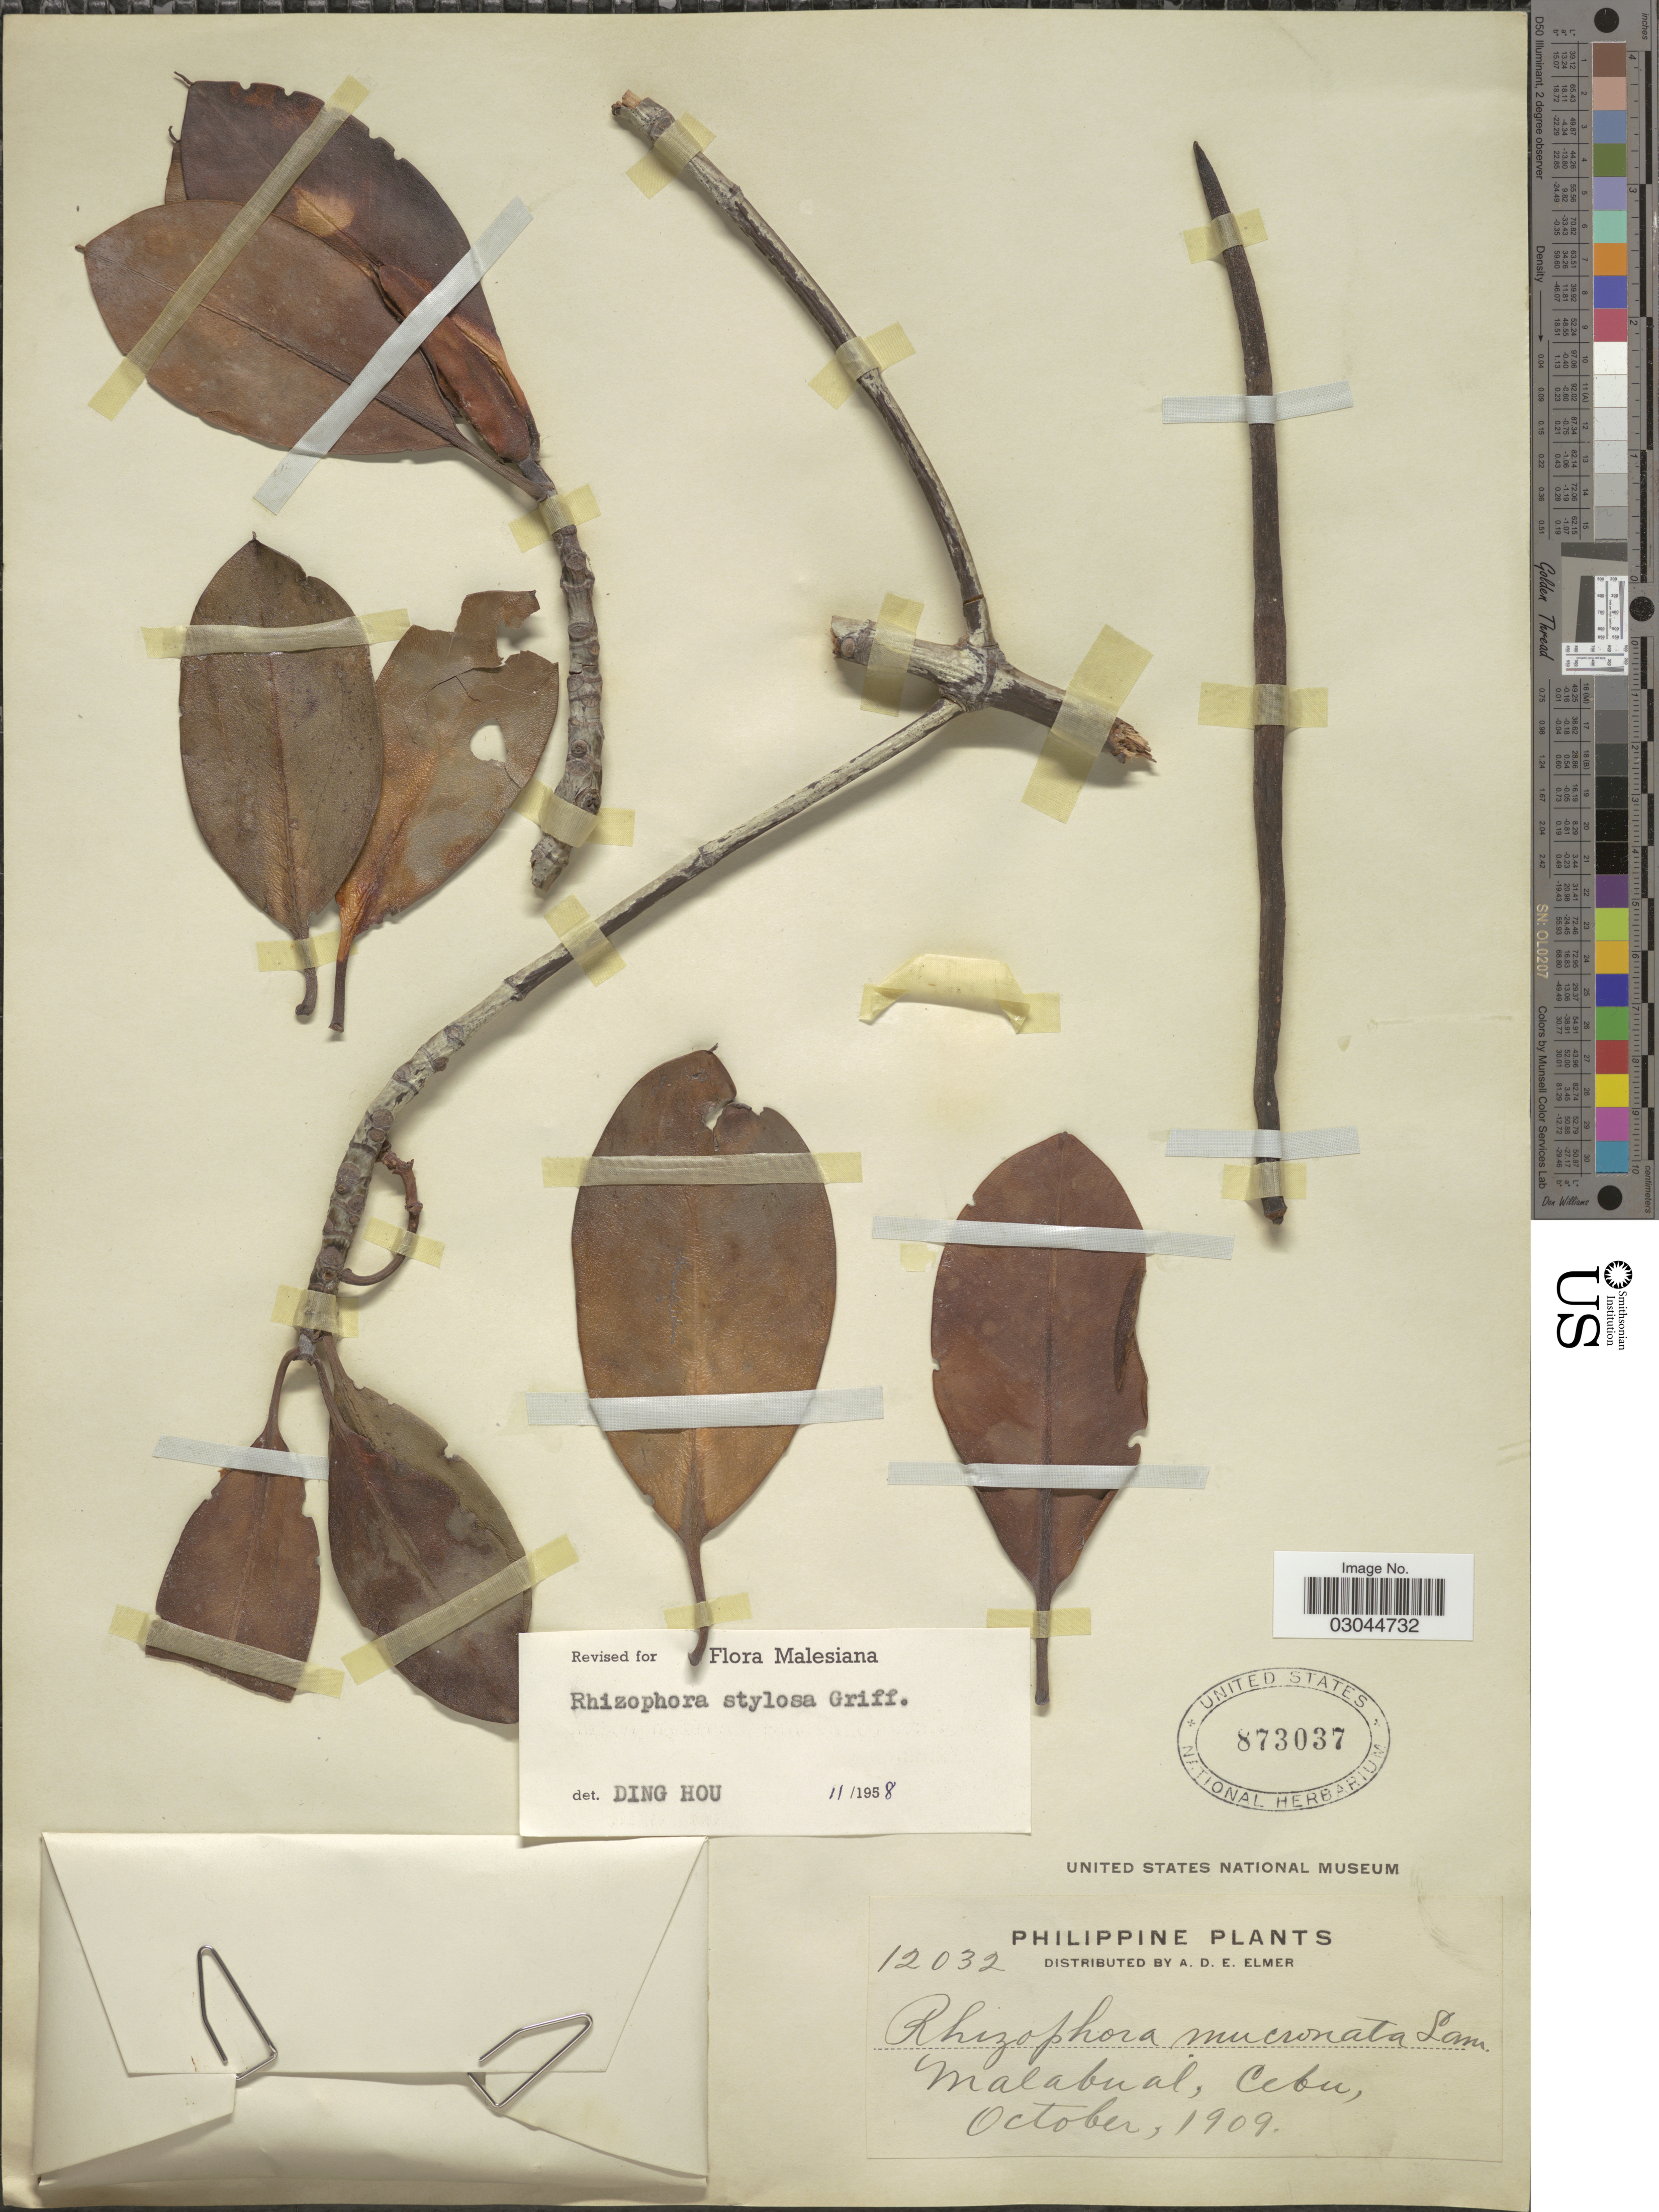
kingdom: Plantae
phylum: Tracheophyta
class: Magnoliopsida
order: Malpighiales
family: Rhizophoraceae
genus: Rhizophora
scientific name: Rhizophora stylosa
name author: Griff.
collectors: A. D. E. Elmer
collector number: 12032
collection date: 1909-10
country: Philippines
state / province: Central Visayas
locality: Malabual, Cebu.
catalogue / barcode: US 873037